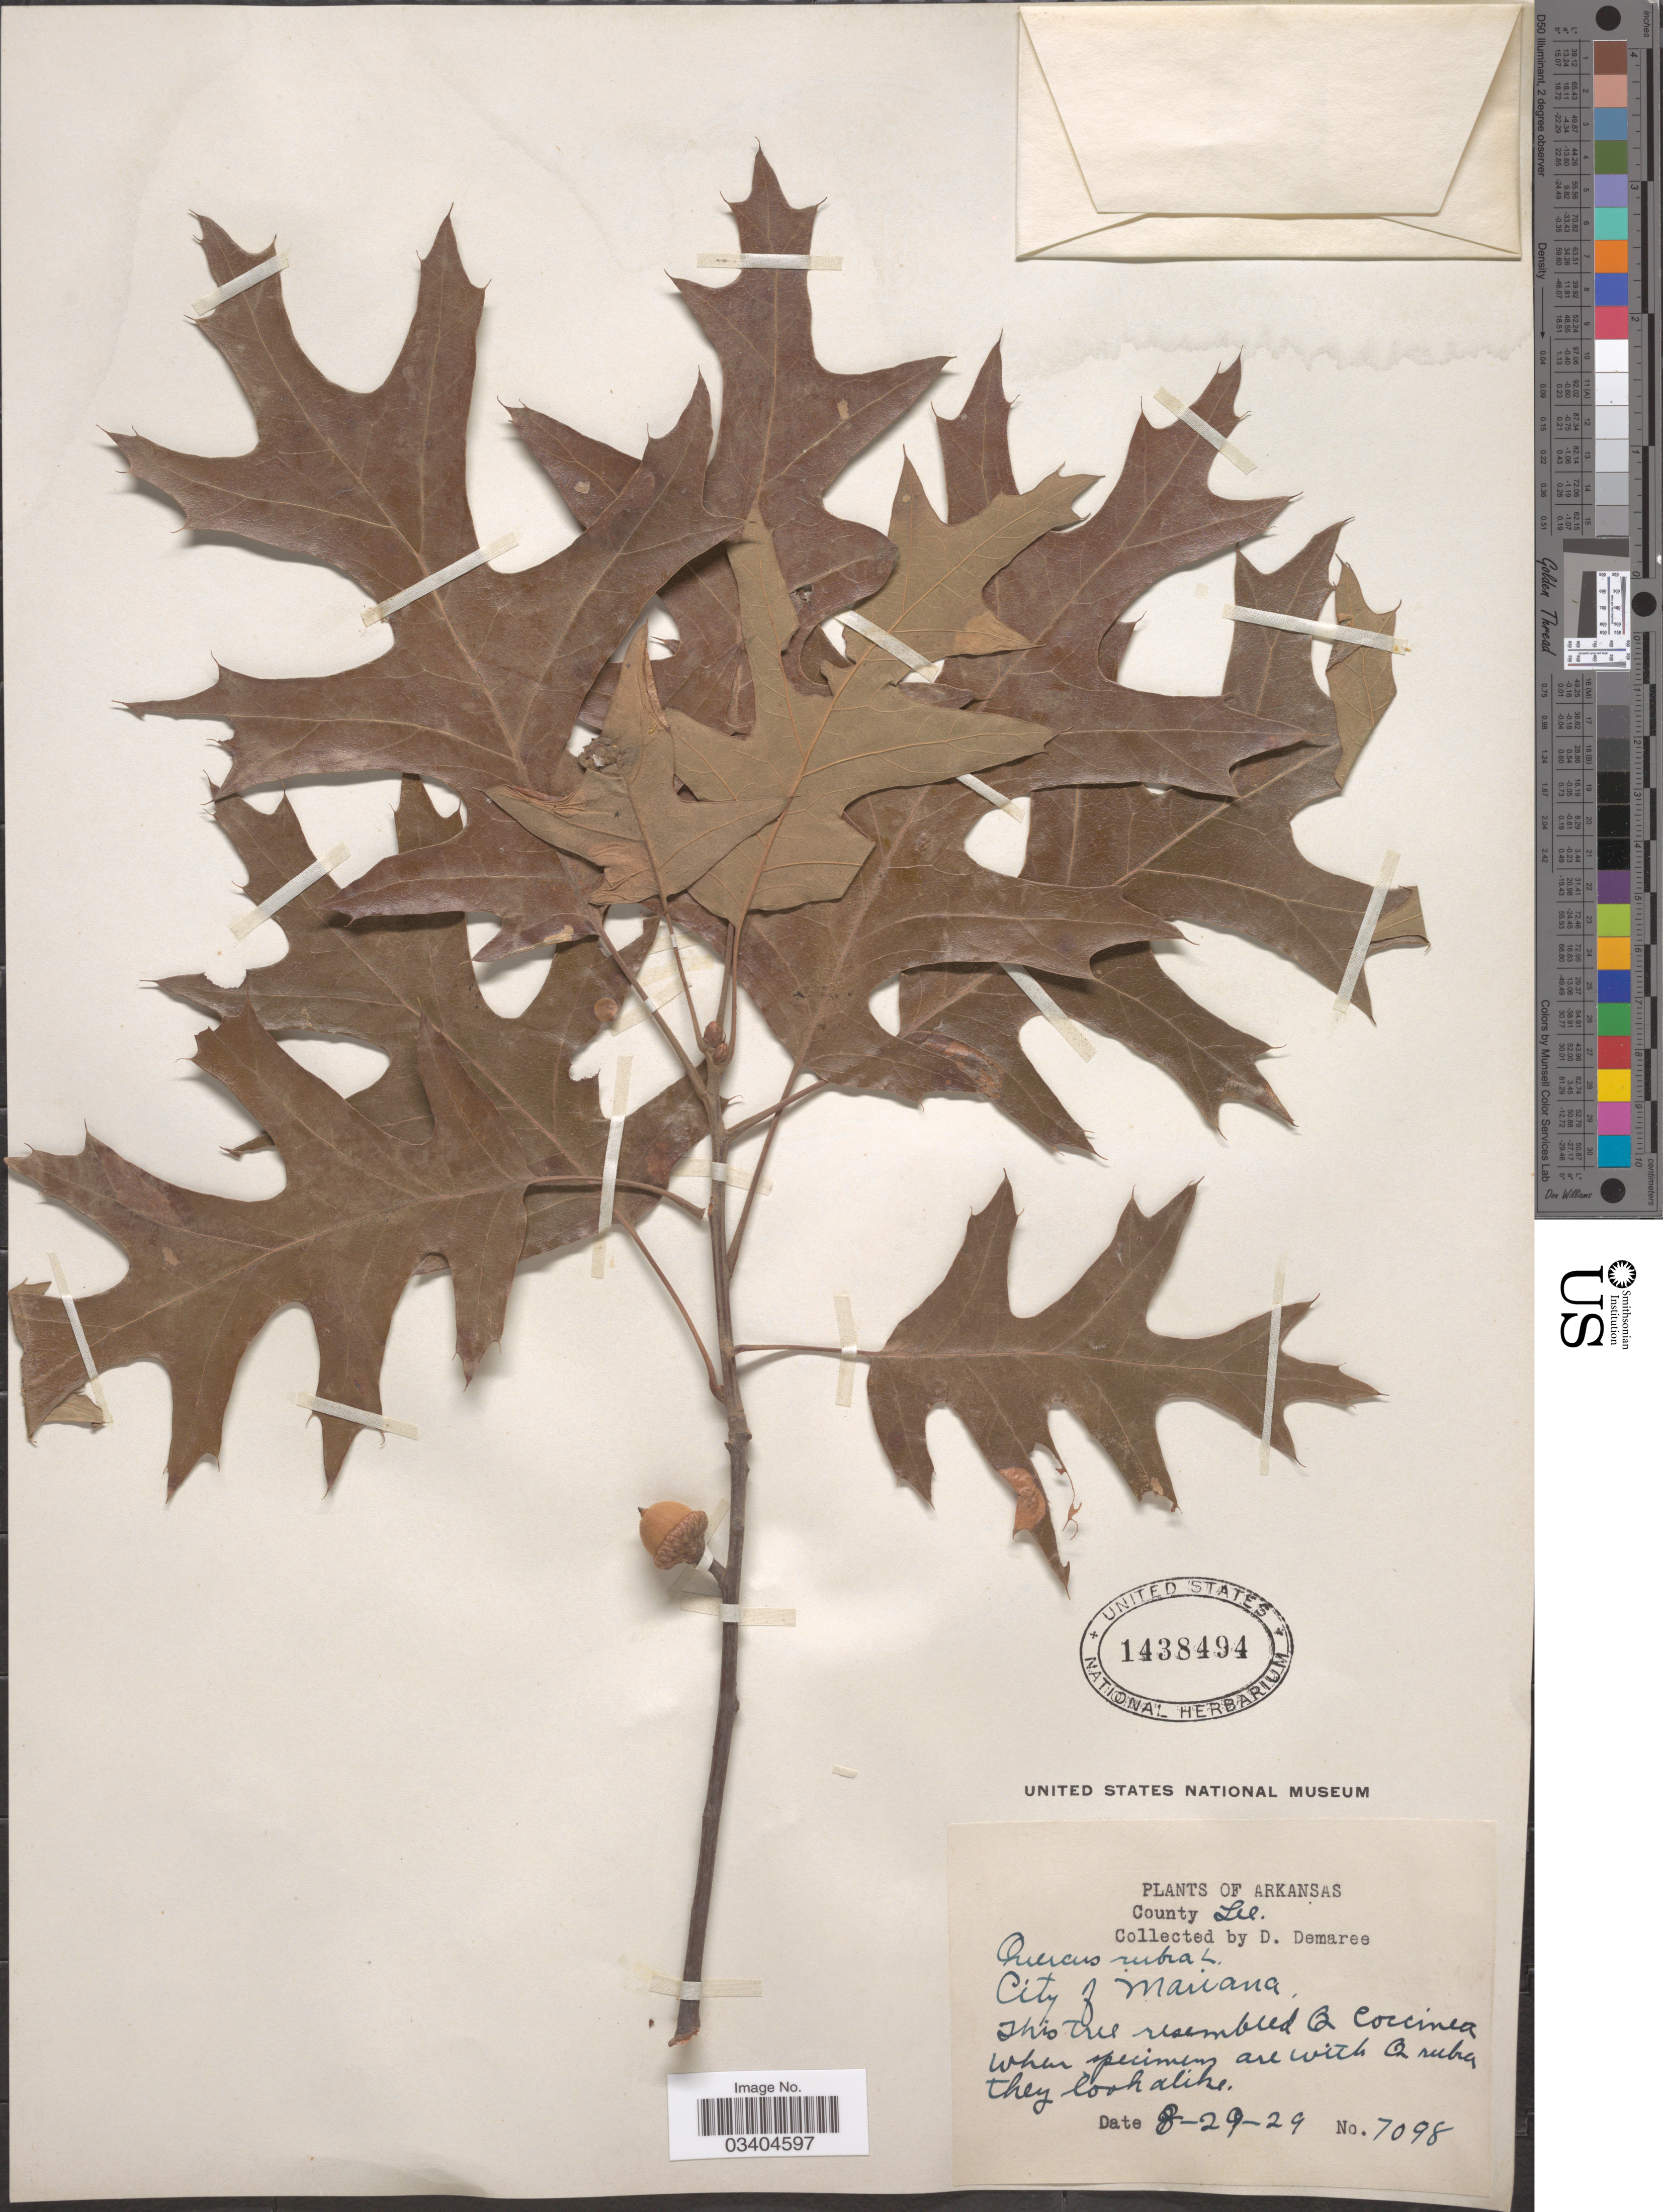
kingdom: Plantae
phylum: Tracheophyta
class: Magnoliopsida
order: Fagales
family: Fagaceae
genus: Quercus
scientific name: Quercus falcata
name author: Michx.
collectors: D. Demaree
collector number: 7098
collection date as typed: Transcribed d/m/y: 29/8/29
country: United States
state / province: Arkansas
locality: County Lee. City of Mariana.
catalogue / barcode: US 1438494